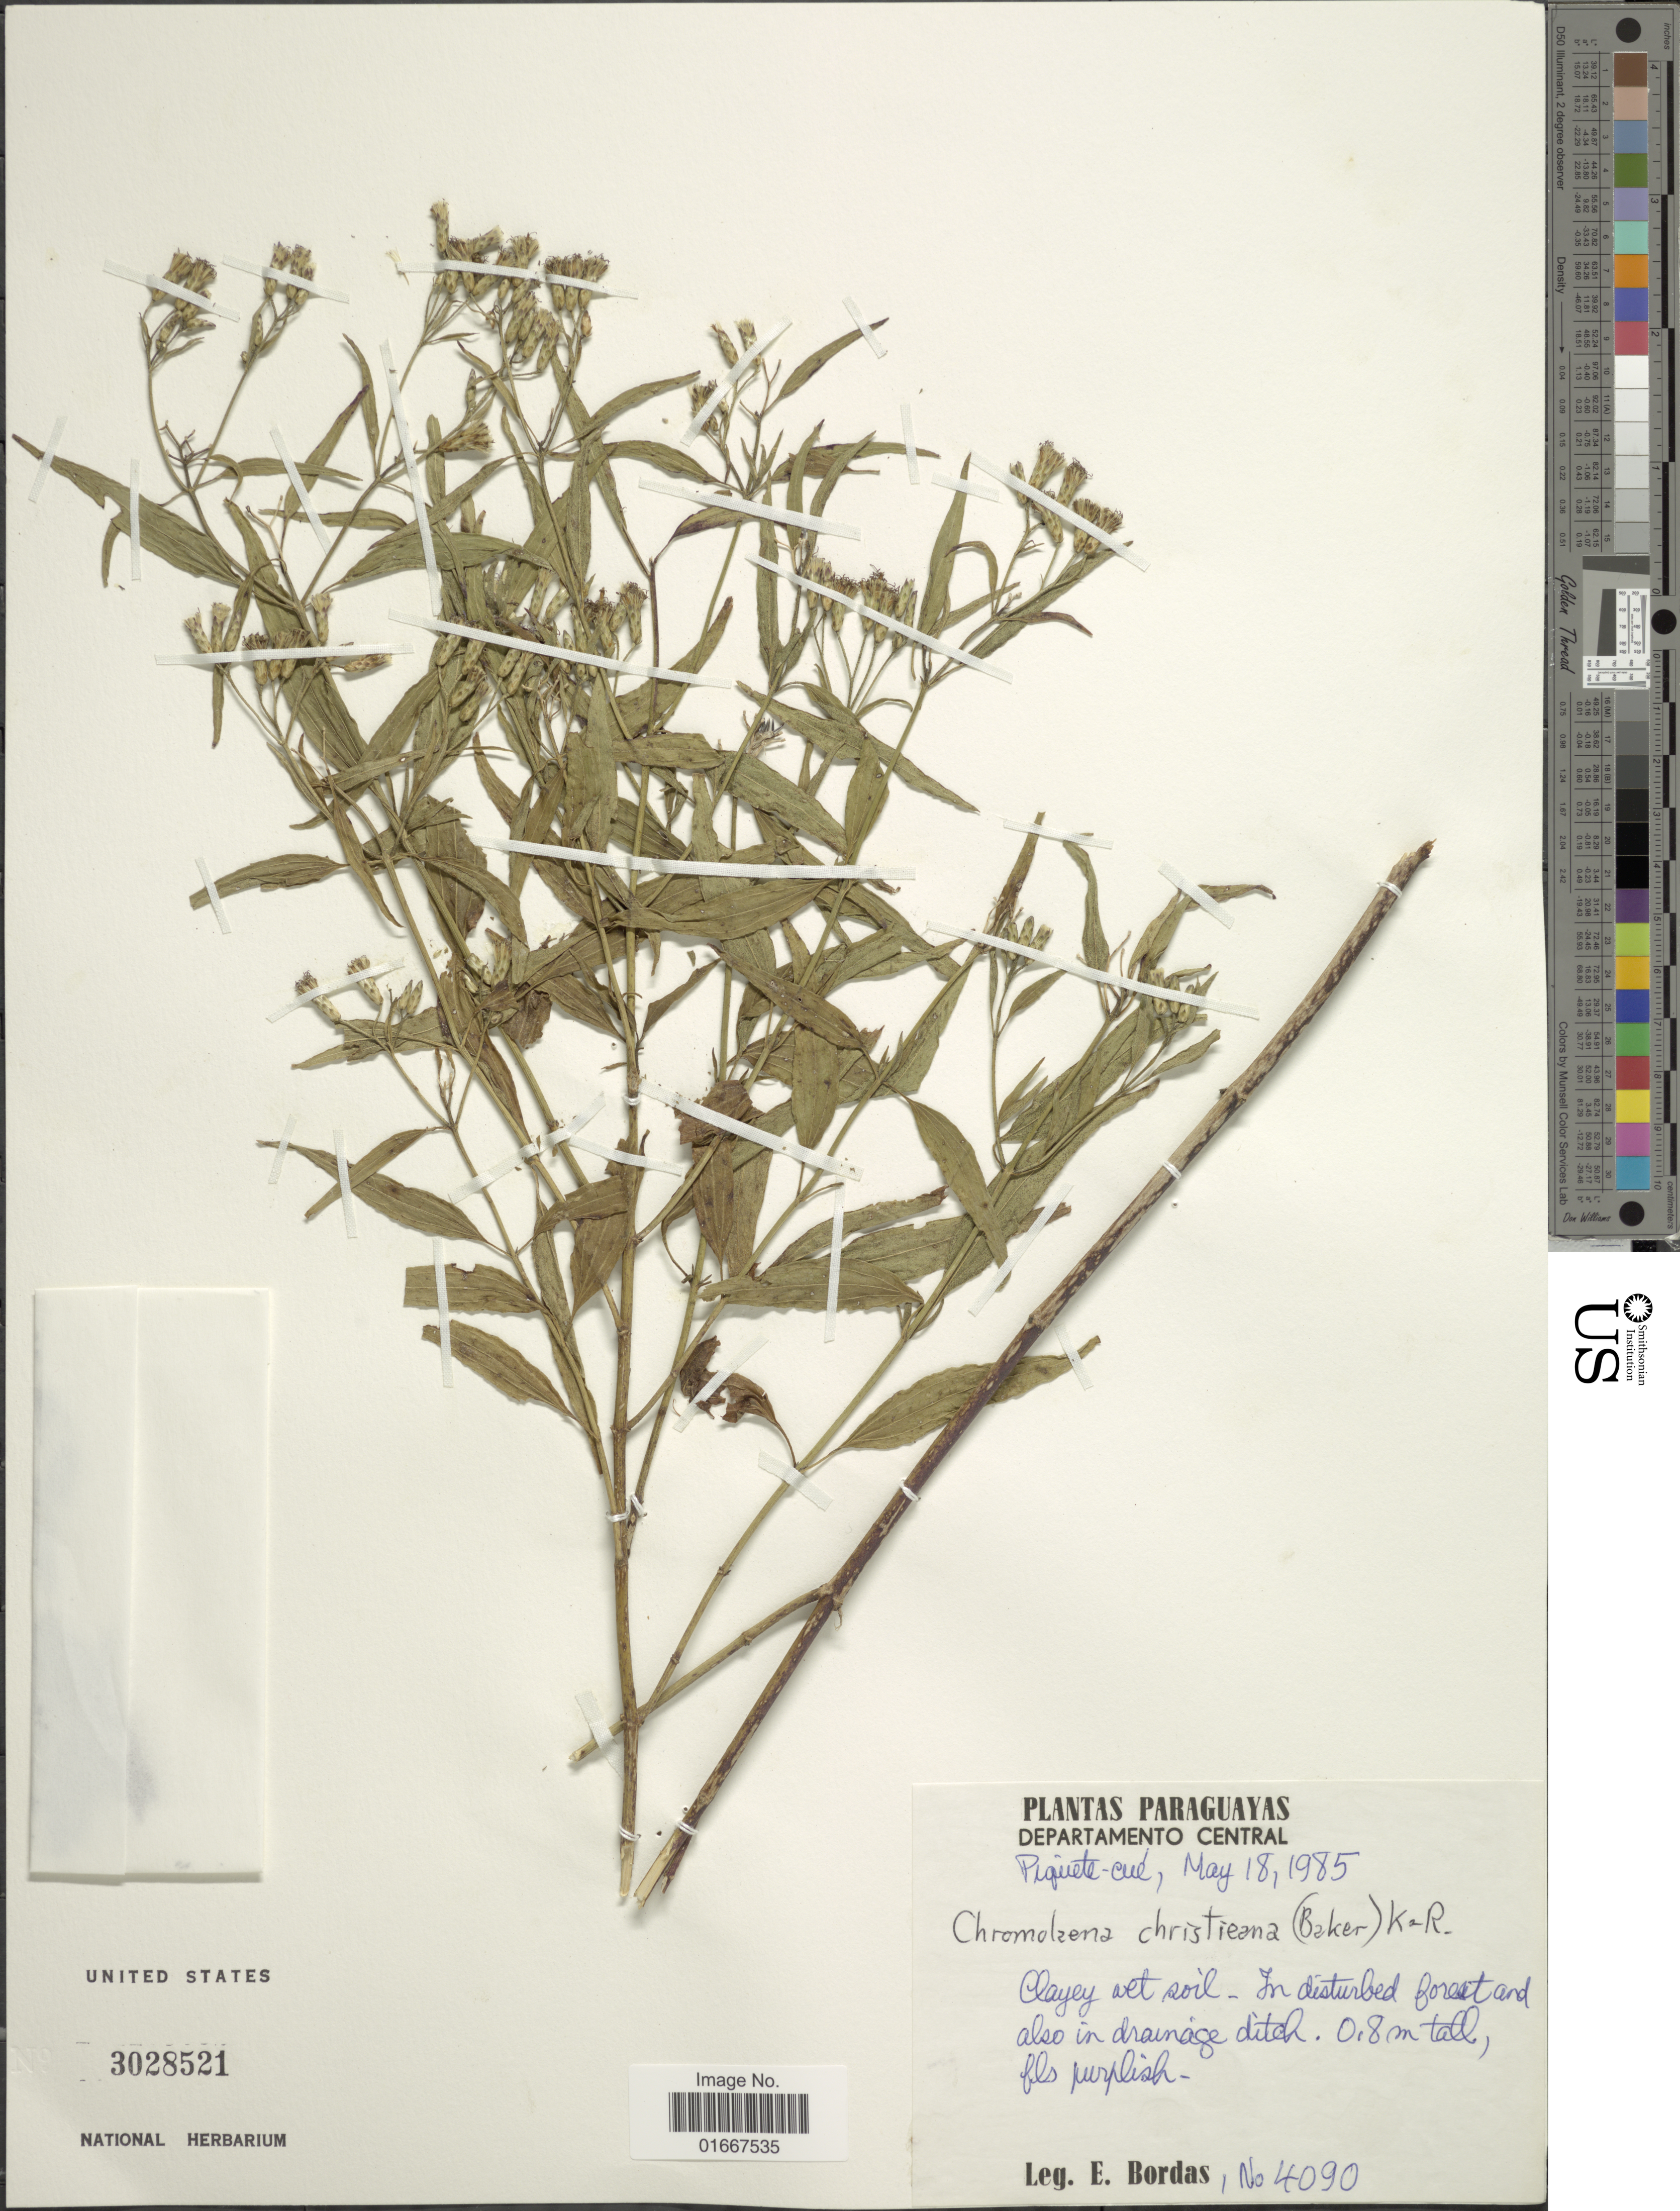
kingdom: Plantae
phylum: Tracheophyta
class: Magnoliopsida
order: Asterales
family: Asteraceae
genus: Chromolaena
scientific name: Chromolaena christieana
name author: (Baker) R.M. King & H. Rob.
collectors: E. Bordas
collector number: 4090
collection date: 1985-05-18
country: Paraguay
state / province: Central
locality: Piquete-Cue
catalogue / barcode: US 3028521